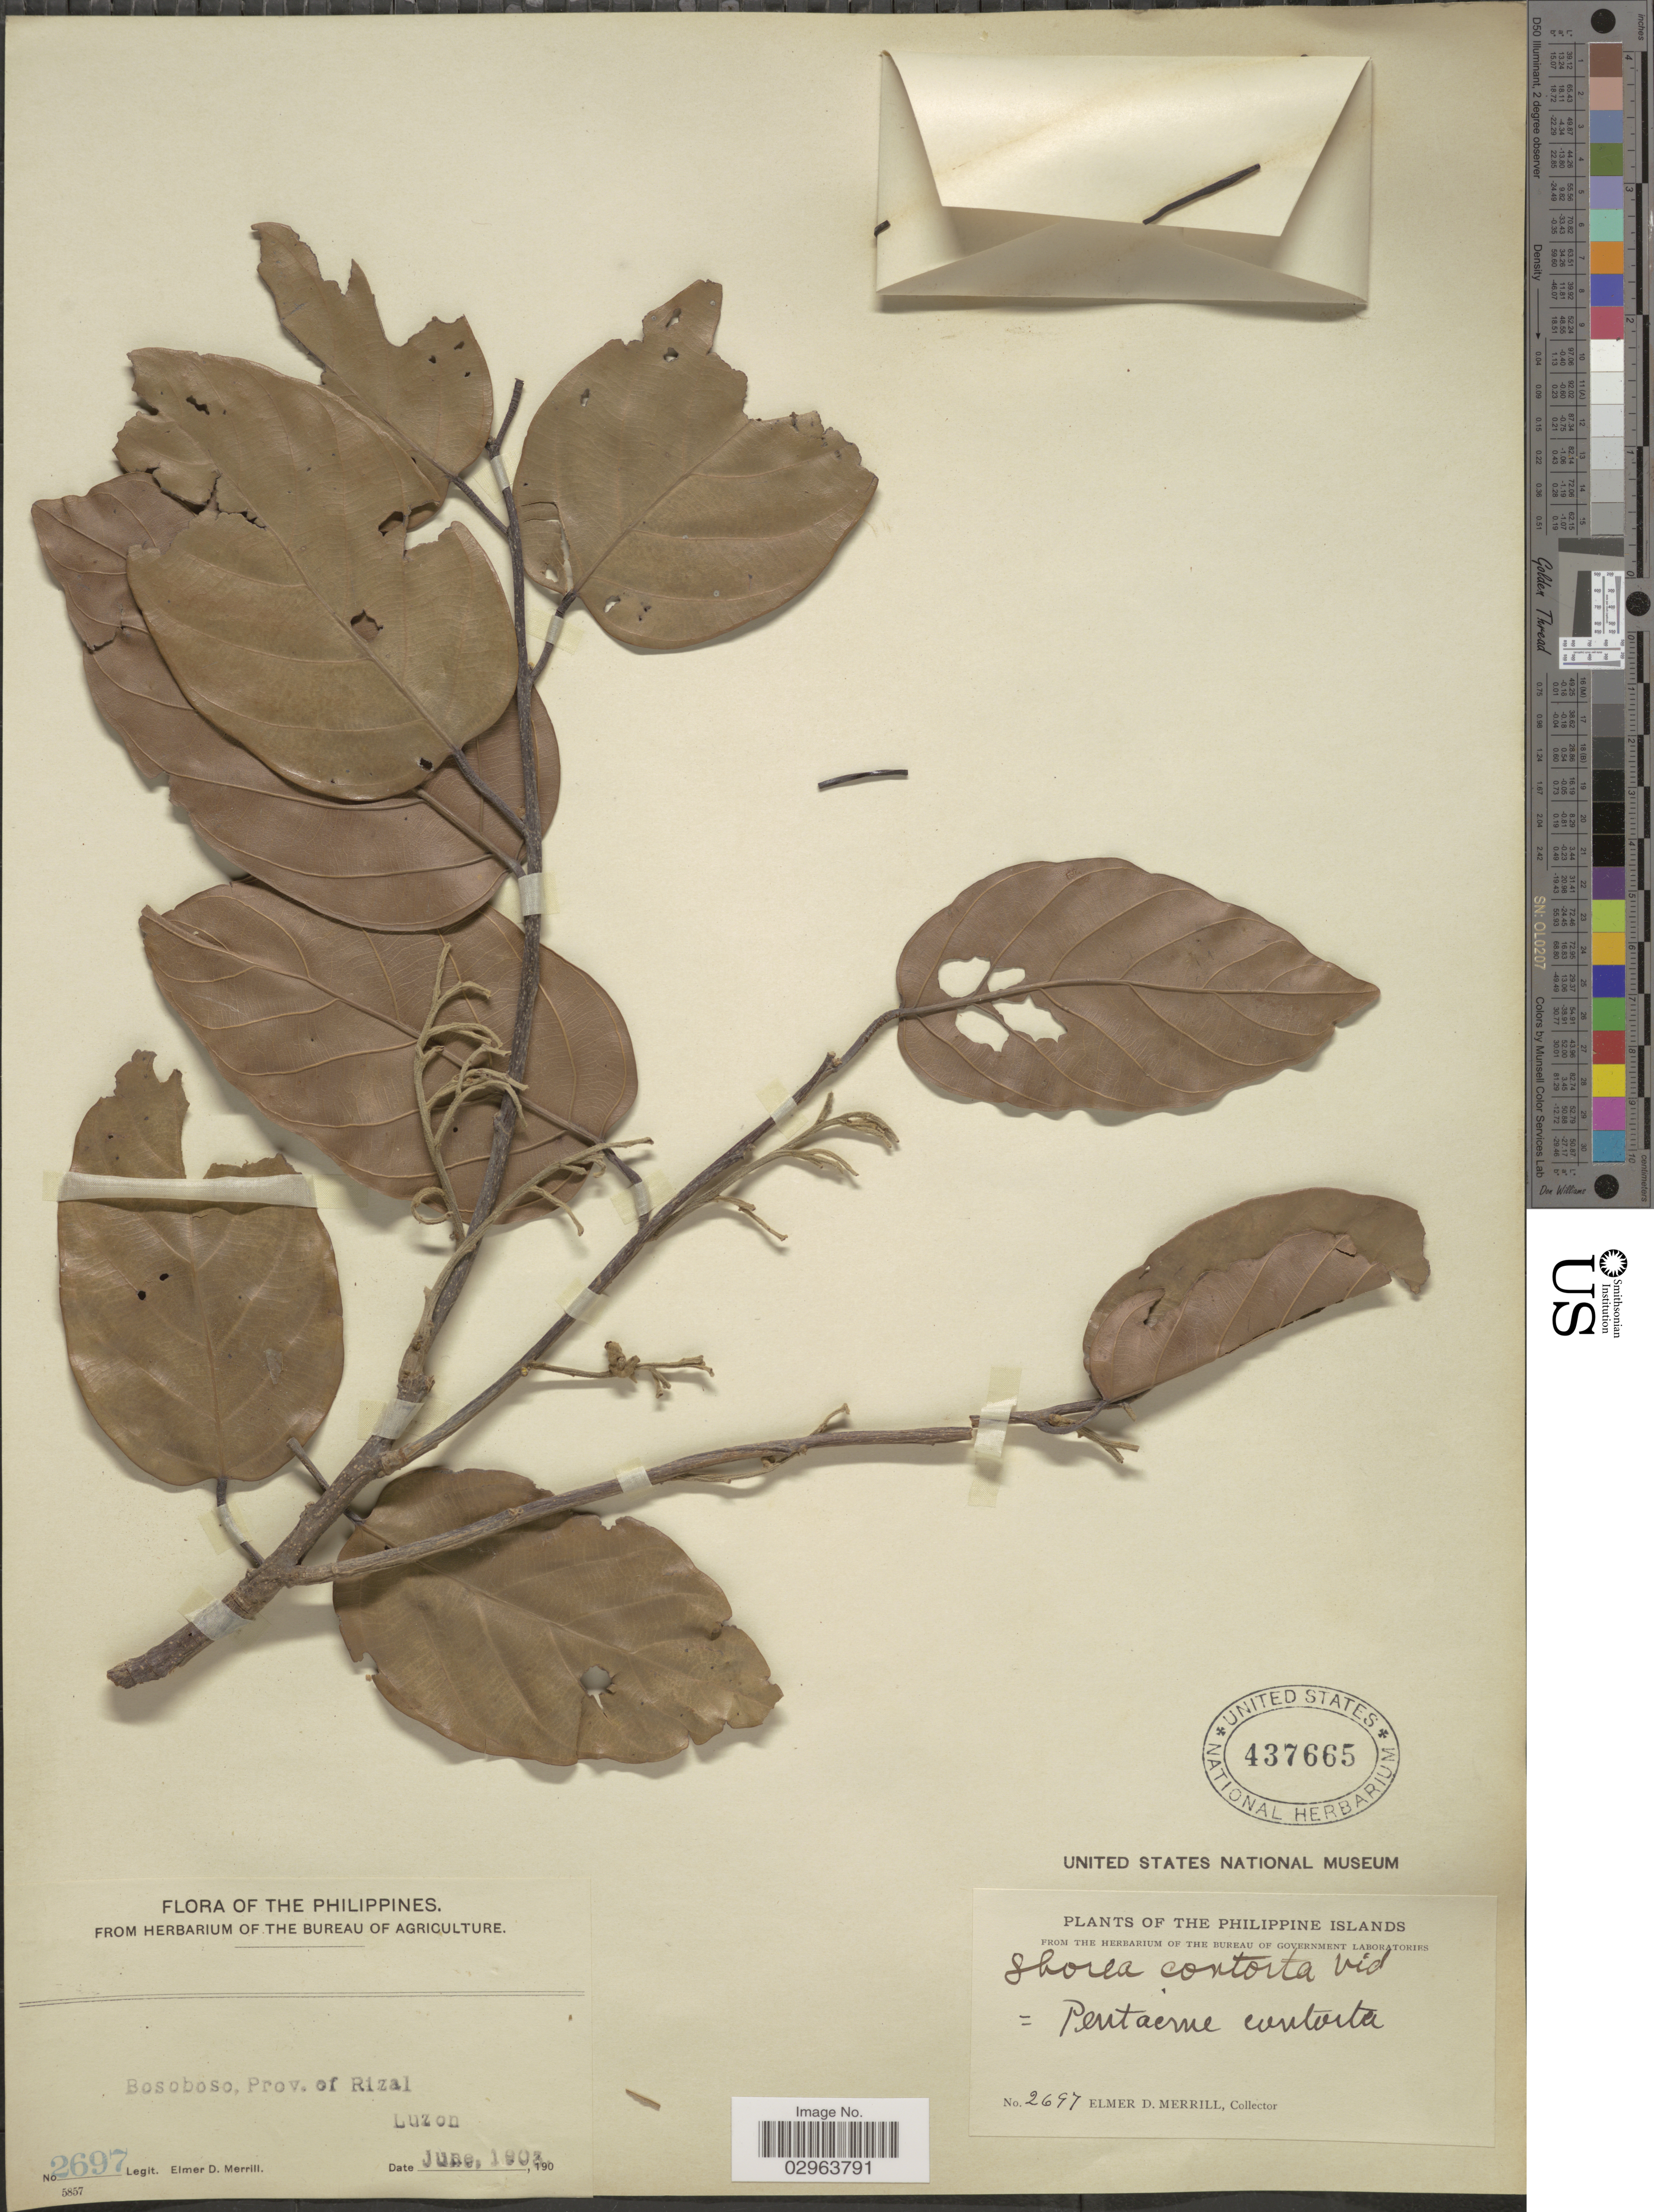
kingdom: Plantae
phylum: Tracheophyta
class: Magnoliopsida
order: Malvales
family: Dipterocarpaceae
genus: Pentacme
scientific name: Pentacme contorta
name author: (S. Vidal) Merr. & Rolfe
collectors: E. D. Merrill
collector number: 2697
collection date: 1903-06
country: Philippines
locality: Bosoboso, Prov. of Rizal, Luzon.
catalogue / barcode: US 437665